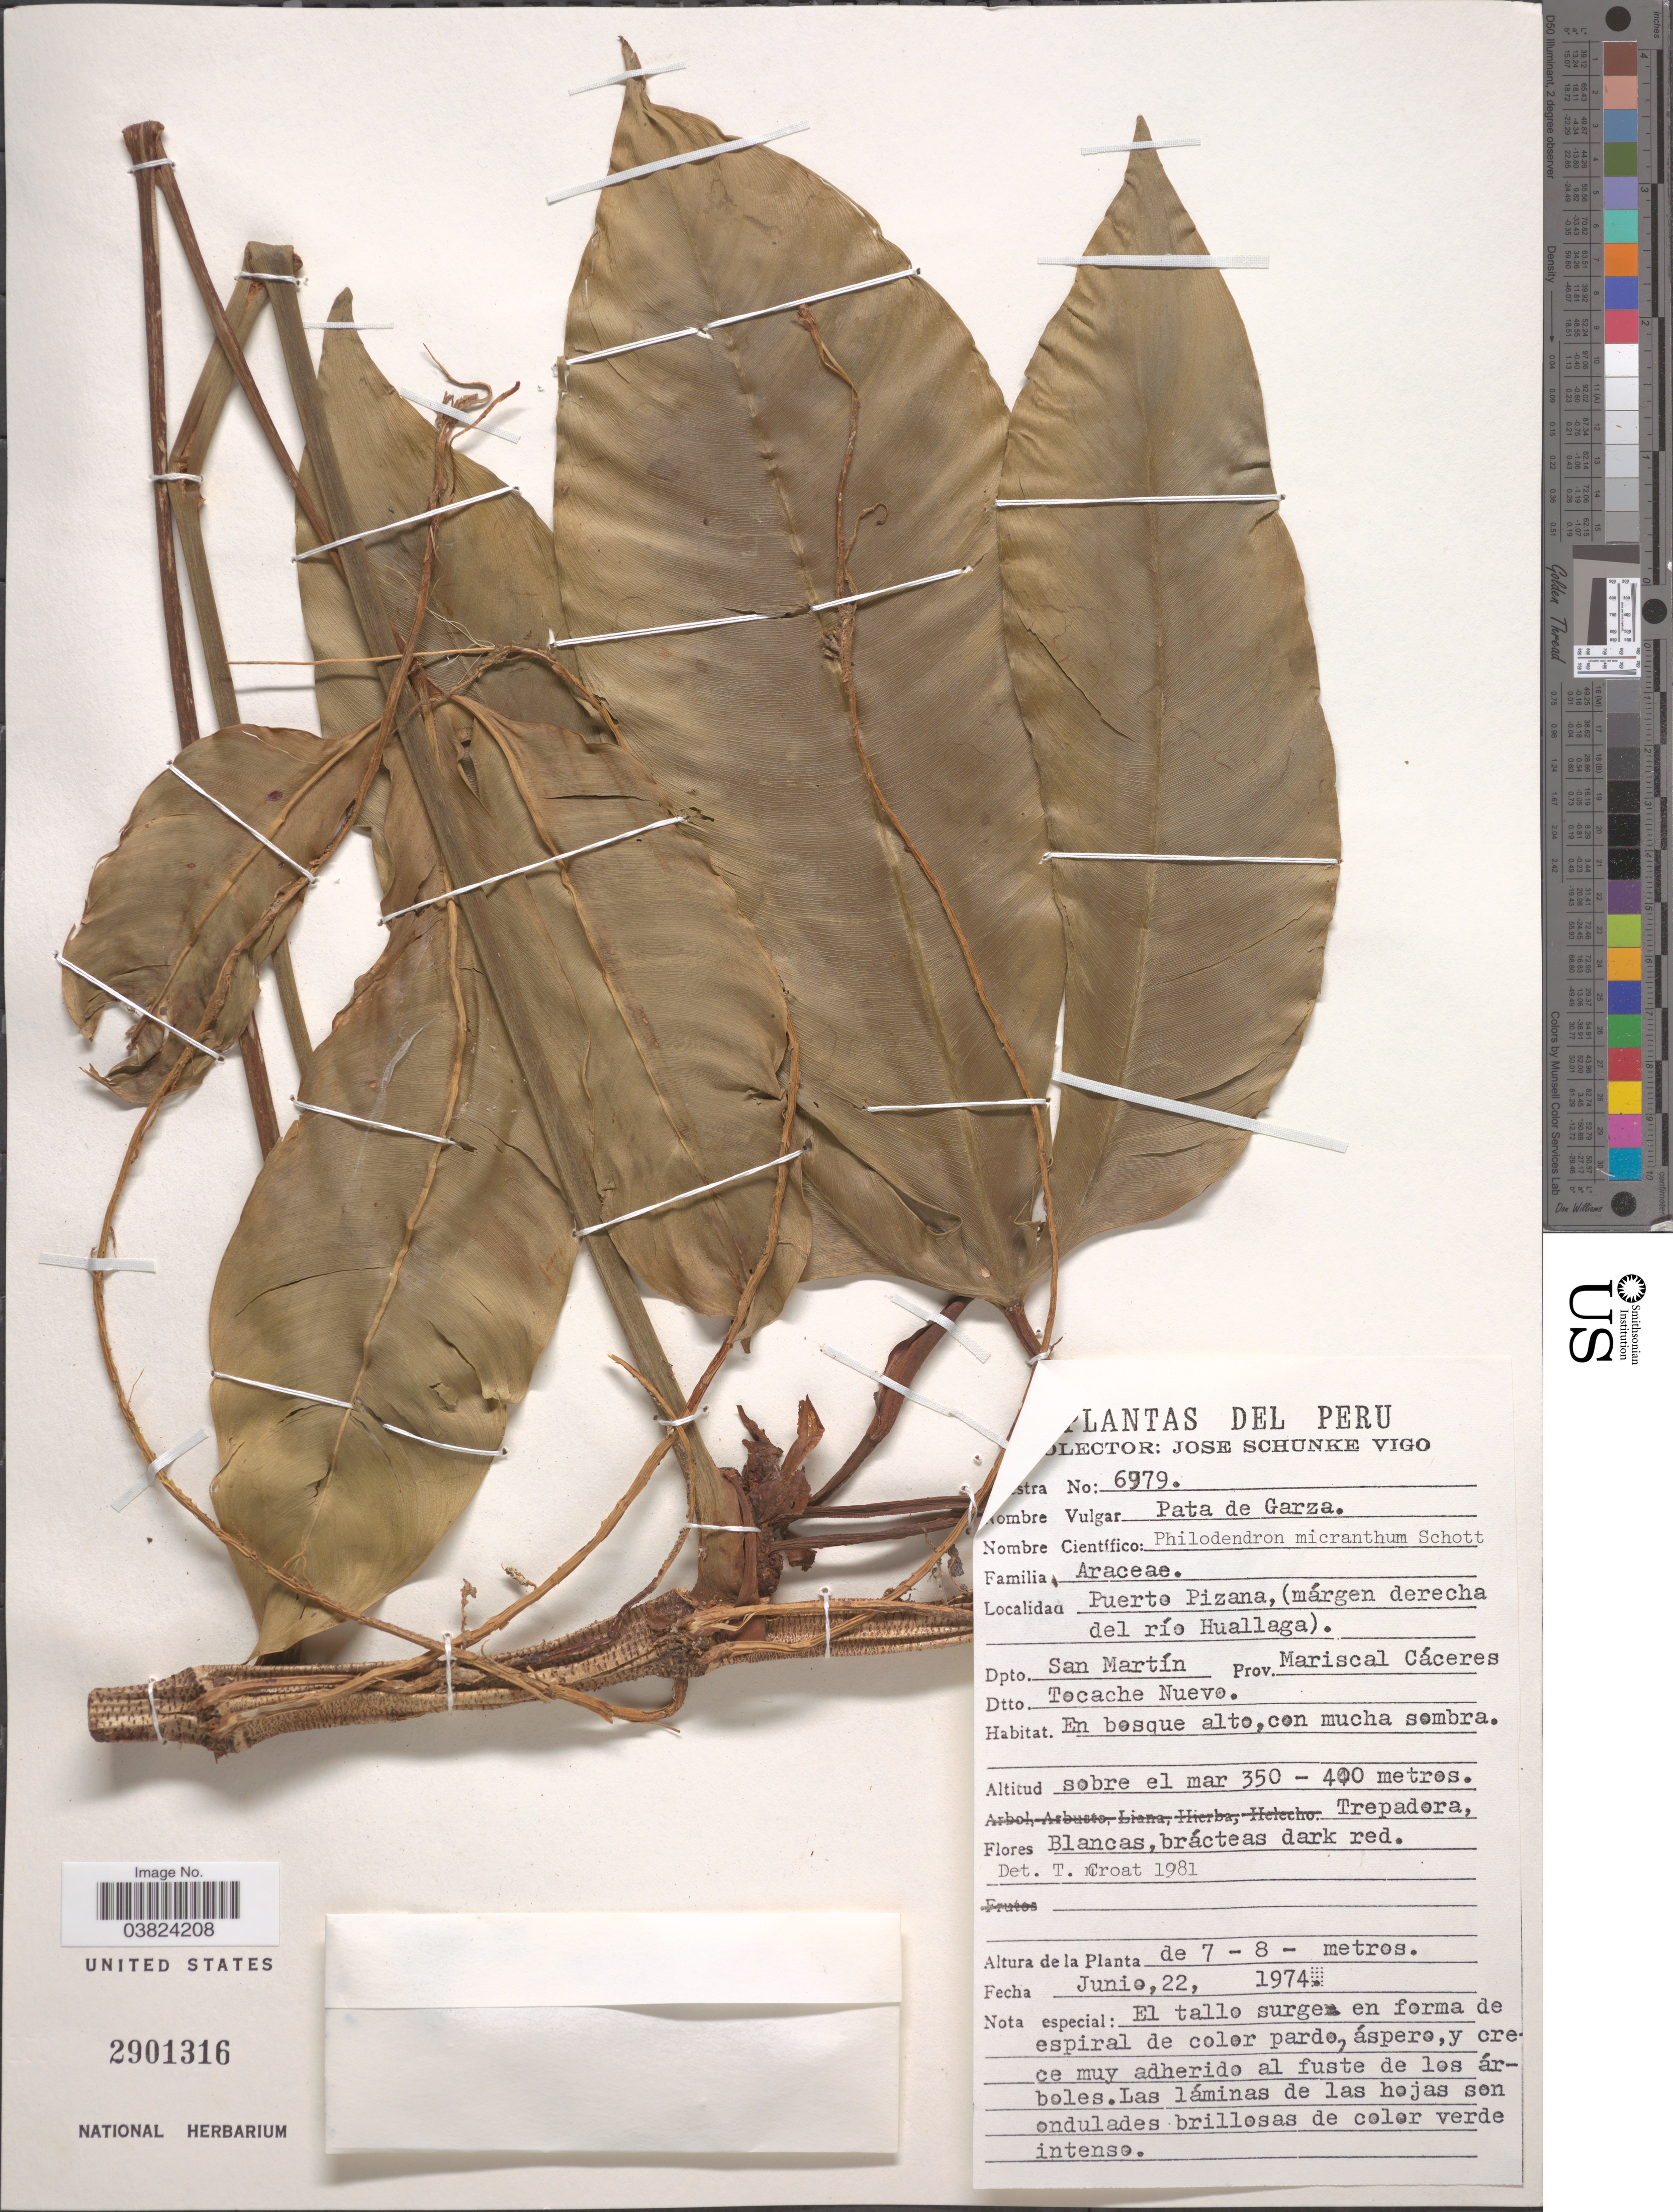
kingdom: Plantae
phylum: Tracheophyta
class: Liliopsida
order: Alismatales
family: Araceae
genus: Philodendron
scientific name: Philodendron micranthum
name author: Poepp. ex Schott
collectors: J. Schunke Vigo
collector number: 6979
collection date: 1974-06-22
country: Peru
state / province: San Martín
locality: Puerto Pizana, (márgen derecha del río Huallaga). Dpto. San Martín Prov. Mariscal Cáceres. Dtto. Tocache Nuevo.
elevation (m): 350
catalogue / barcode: US 2901316